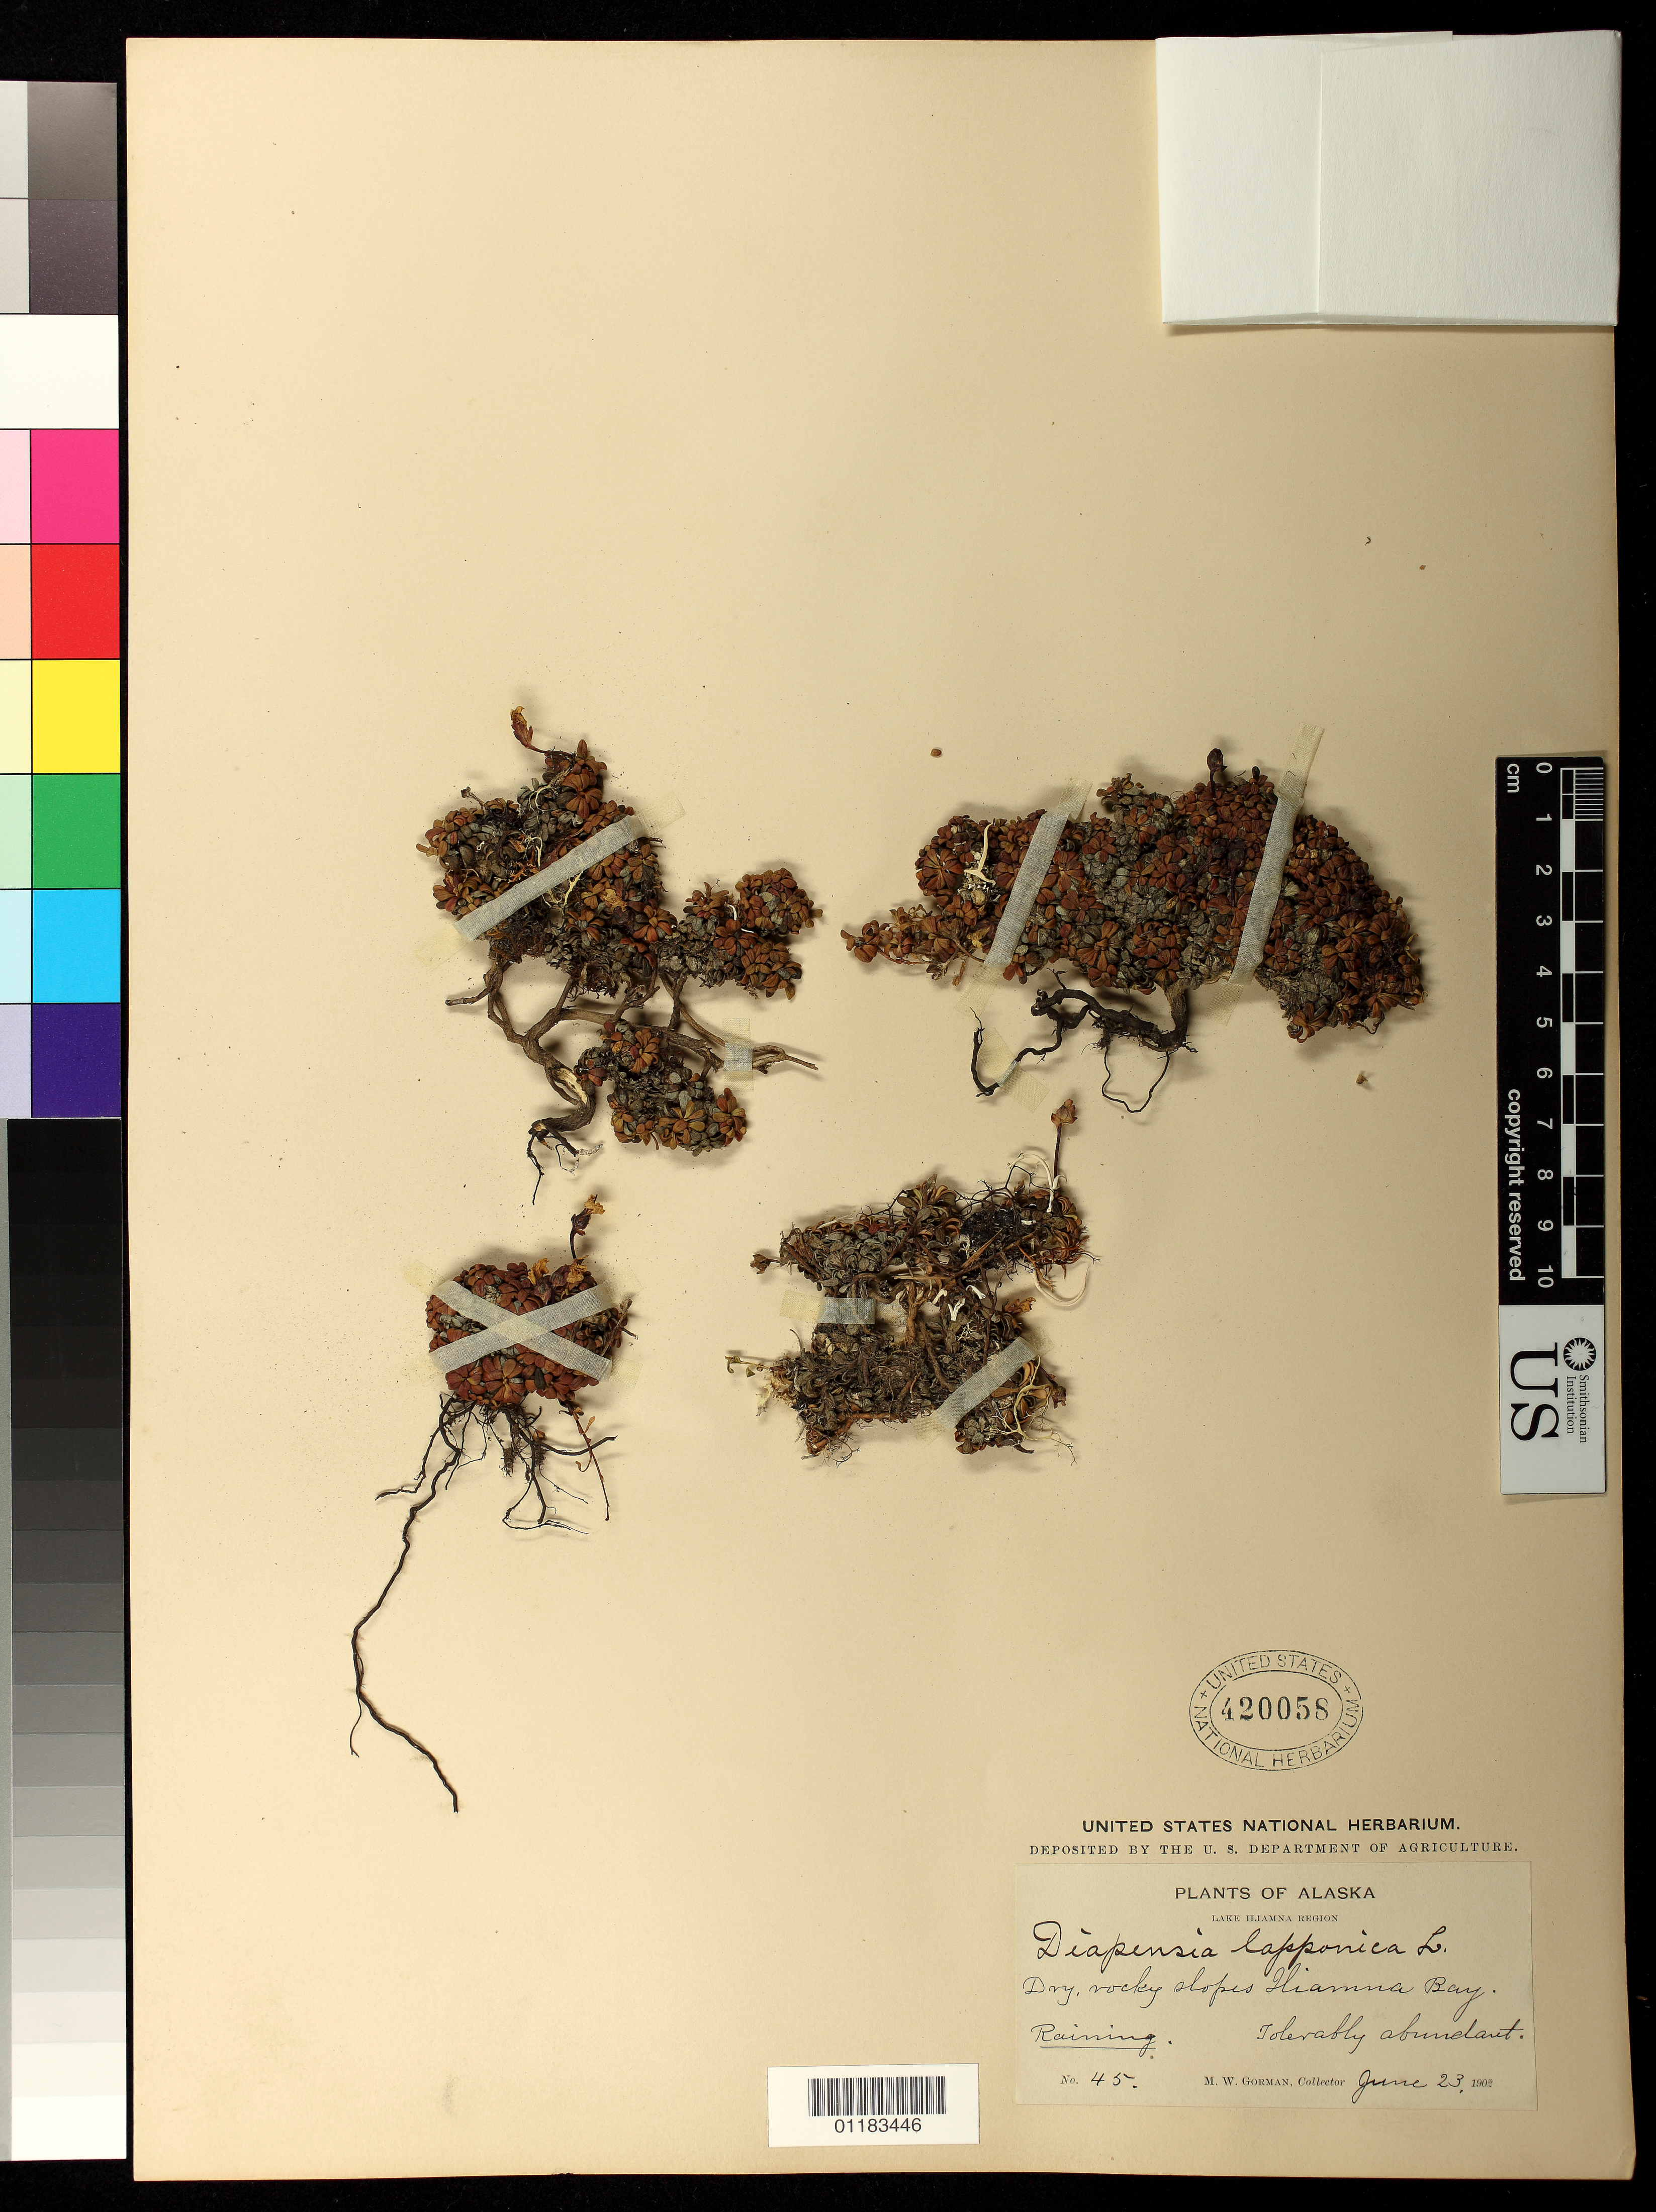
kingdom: Plantae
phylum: Tracheophyta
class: Magnoliopsida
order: Ericales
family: Diapensiaceae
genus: Diapensia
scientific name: Diapensia lapponica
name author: L.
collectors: M. W. Gorman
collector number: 45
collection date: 1902-06-23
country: United States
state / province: Alaska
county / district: Lake and Peninsula Borough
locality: Lake Iliamna Region. Dry, rocky slopes Iliamna Bay. Tolerably abundant. Raining.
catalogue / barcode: US 420058